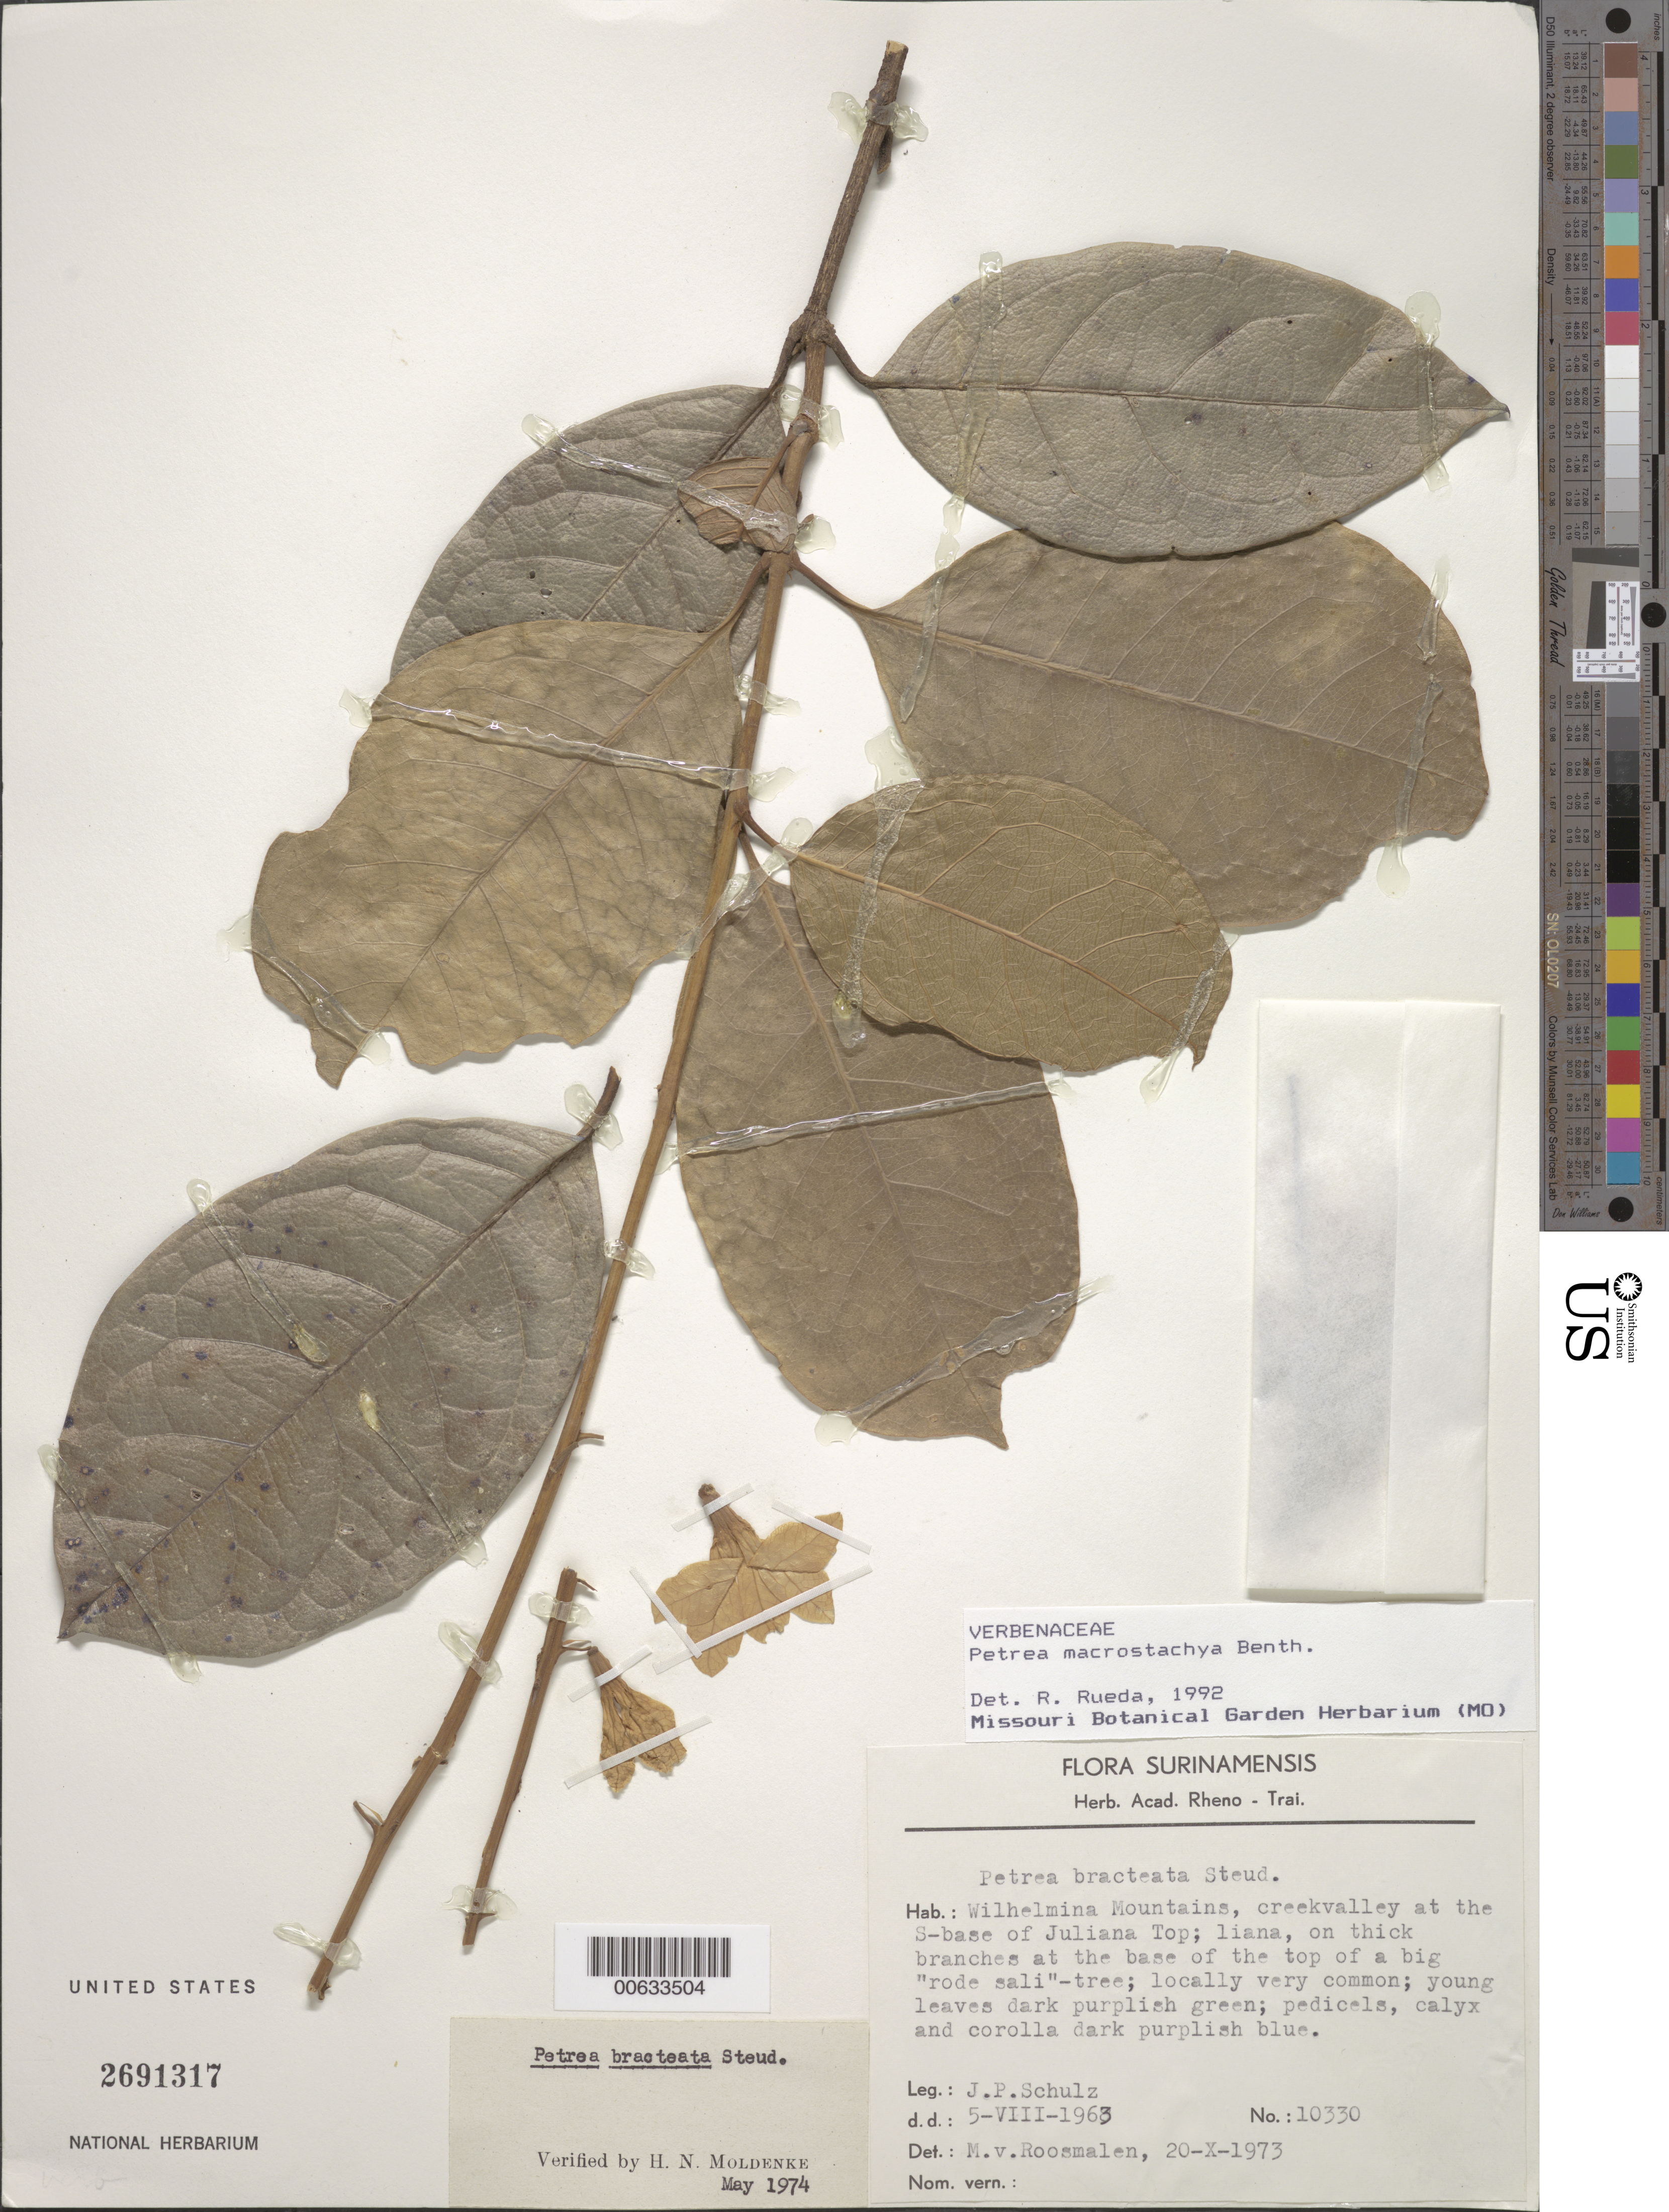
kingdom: Plantae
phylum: Tracheophyta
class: Magnoliopsida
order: Lamiales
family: Verbenaceae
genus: Petrea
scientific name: Petrea macrostachya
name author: Benth.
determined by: Rueda, R. M.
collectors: J. P. Schulz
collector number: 10330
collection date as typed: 5-Aug-63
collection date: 1963-08-05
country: Suriname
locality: Wilhelminagebergte (Wilhelmina Mts.), valley at base of Julianatop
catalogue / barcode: US 2691317